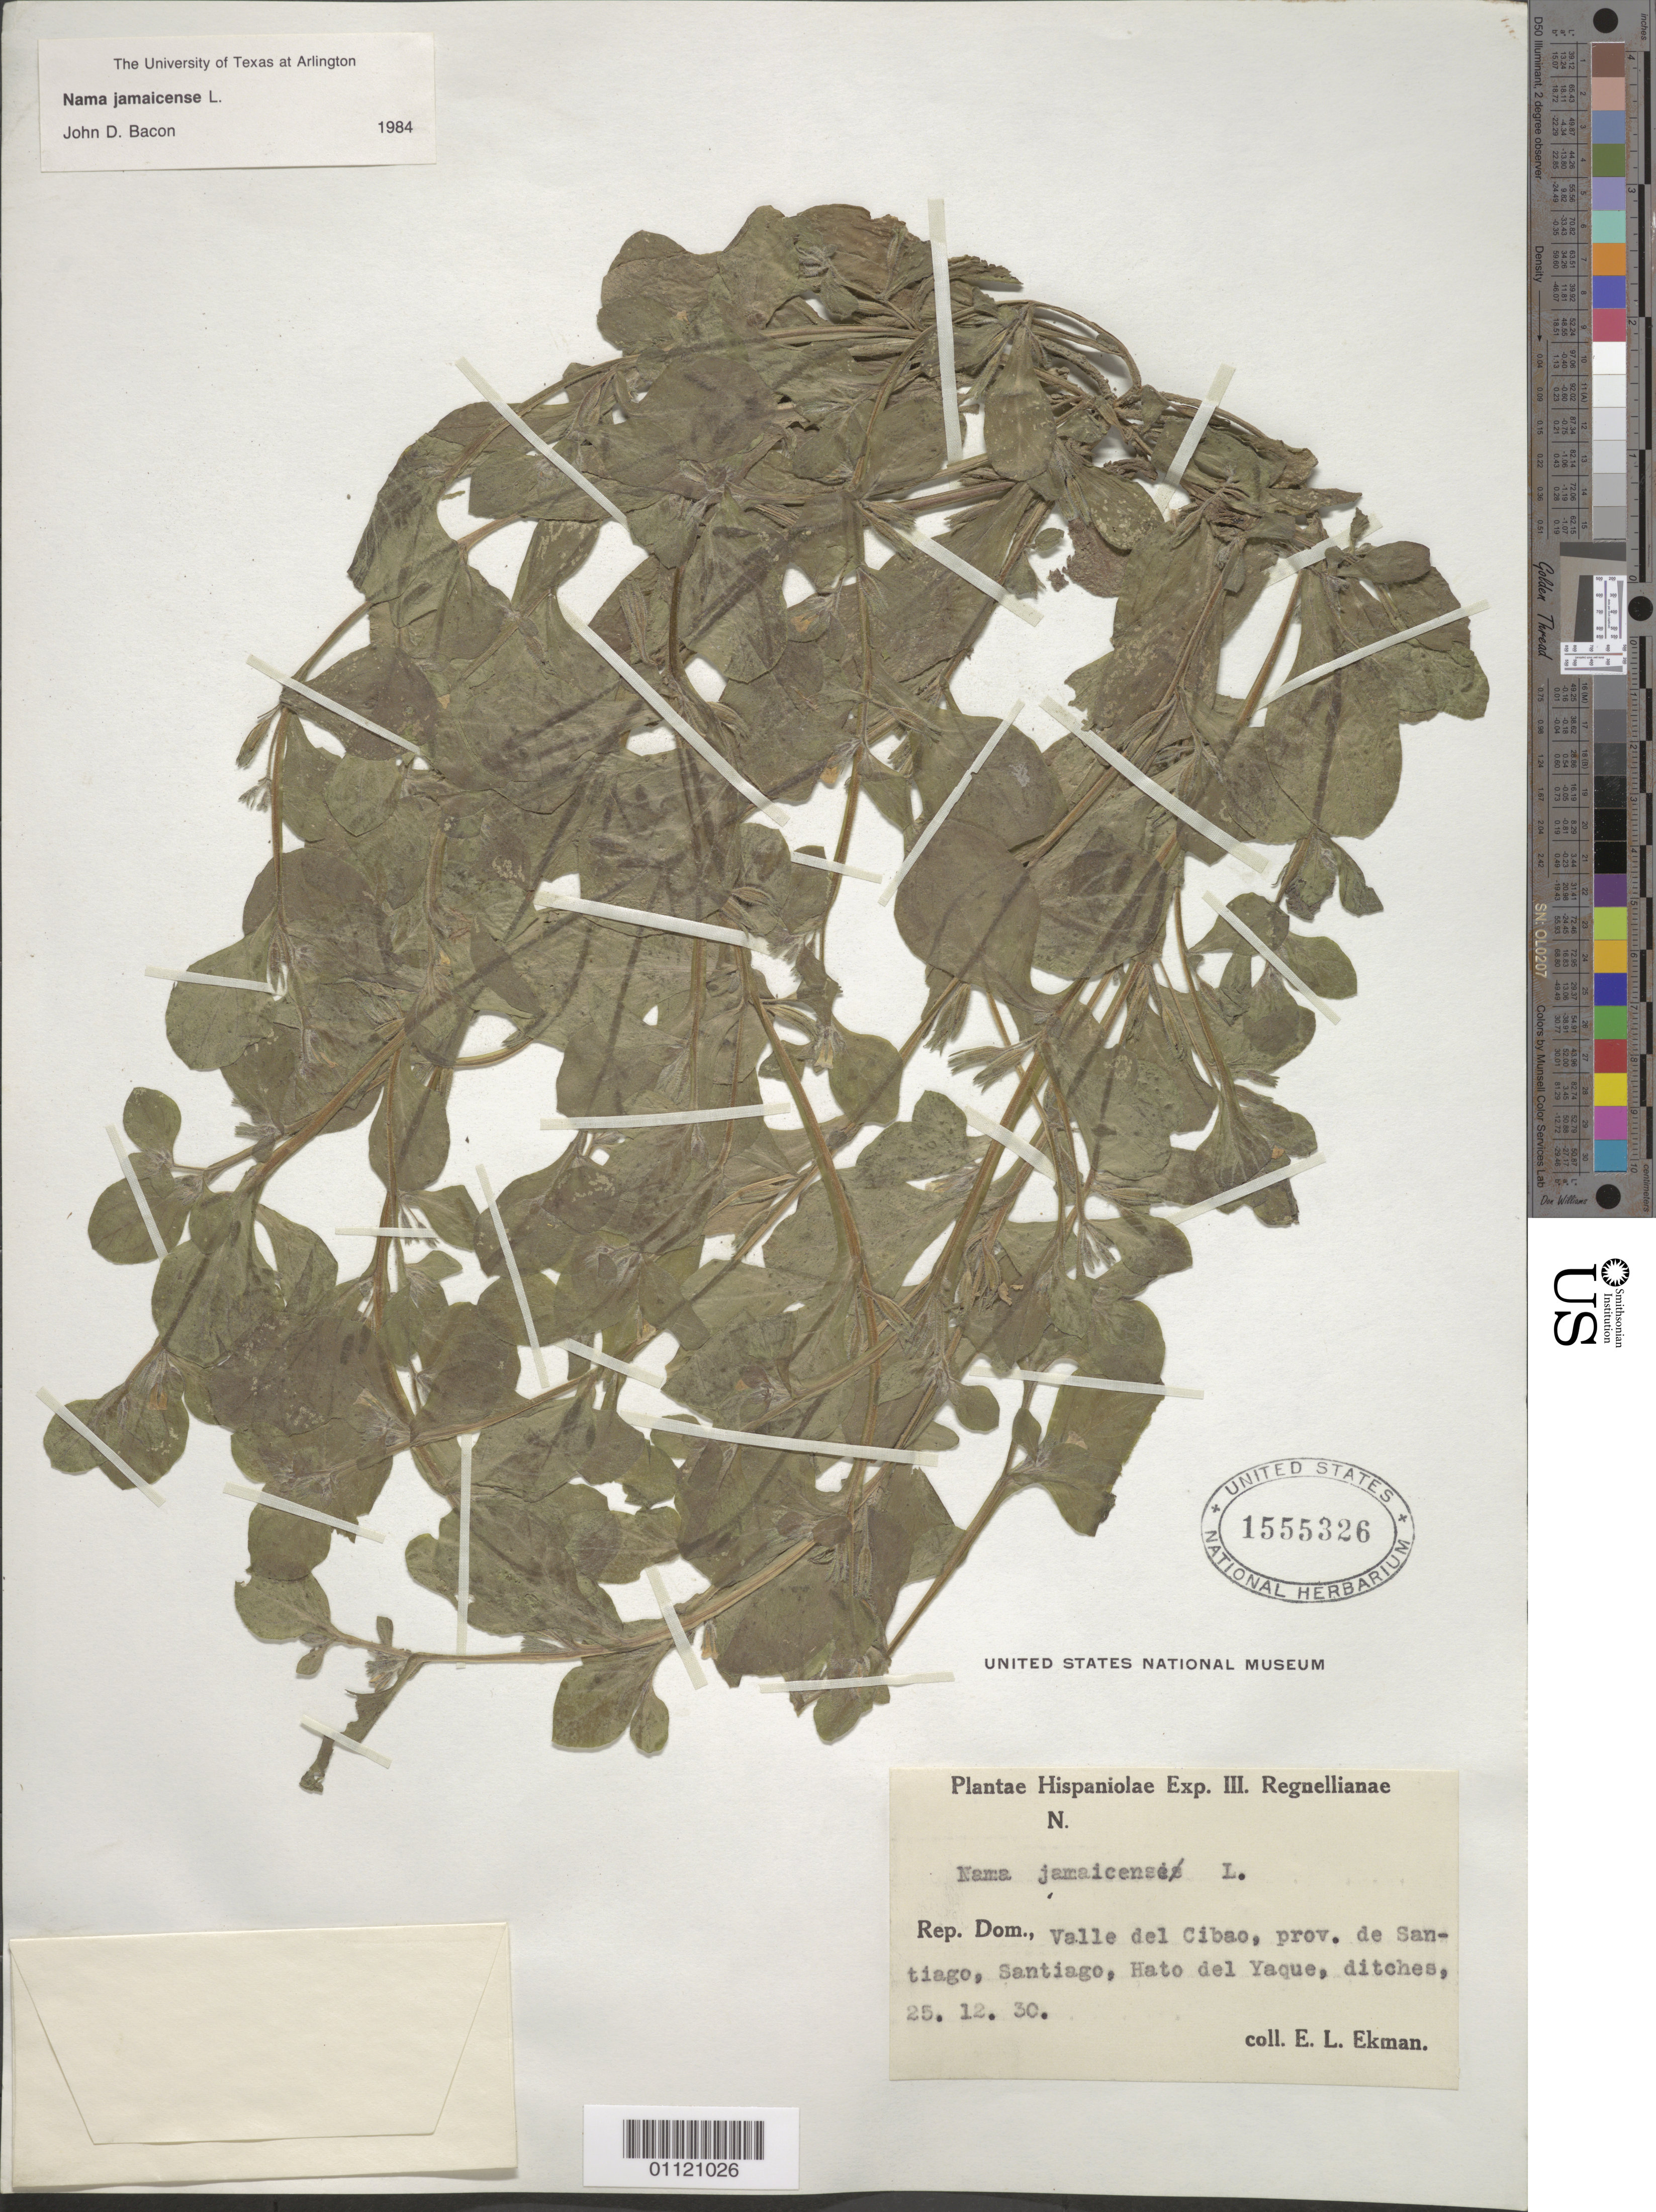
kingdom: Plantae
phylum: Tracheophyta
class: Magnoliopsida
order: Boraginales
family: Namaceae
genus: Nama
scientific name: Nama jamaicensis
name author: L.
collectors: E. L. Ekman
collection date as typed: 25 Dec 1930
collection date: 1930-12-25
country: Dominican Republic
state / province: Sánchez Ramírez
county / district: Cotui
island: Hispaniola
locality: Valle del Cibao, prov. de Santiago, Santiago, Hato del Yaque, ditches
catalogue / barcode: US 1555326